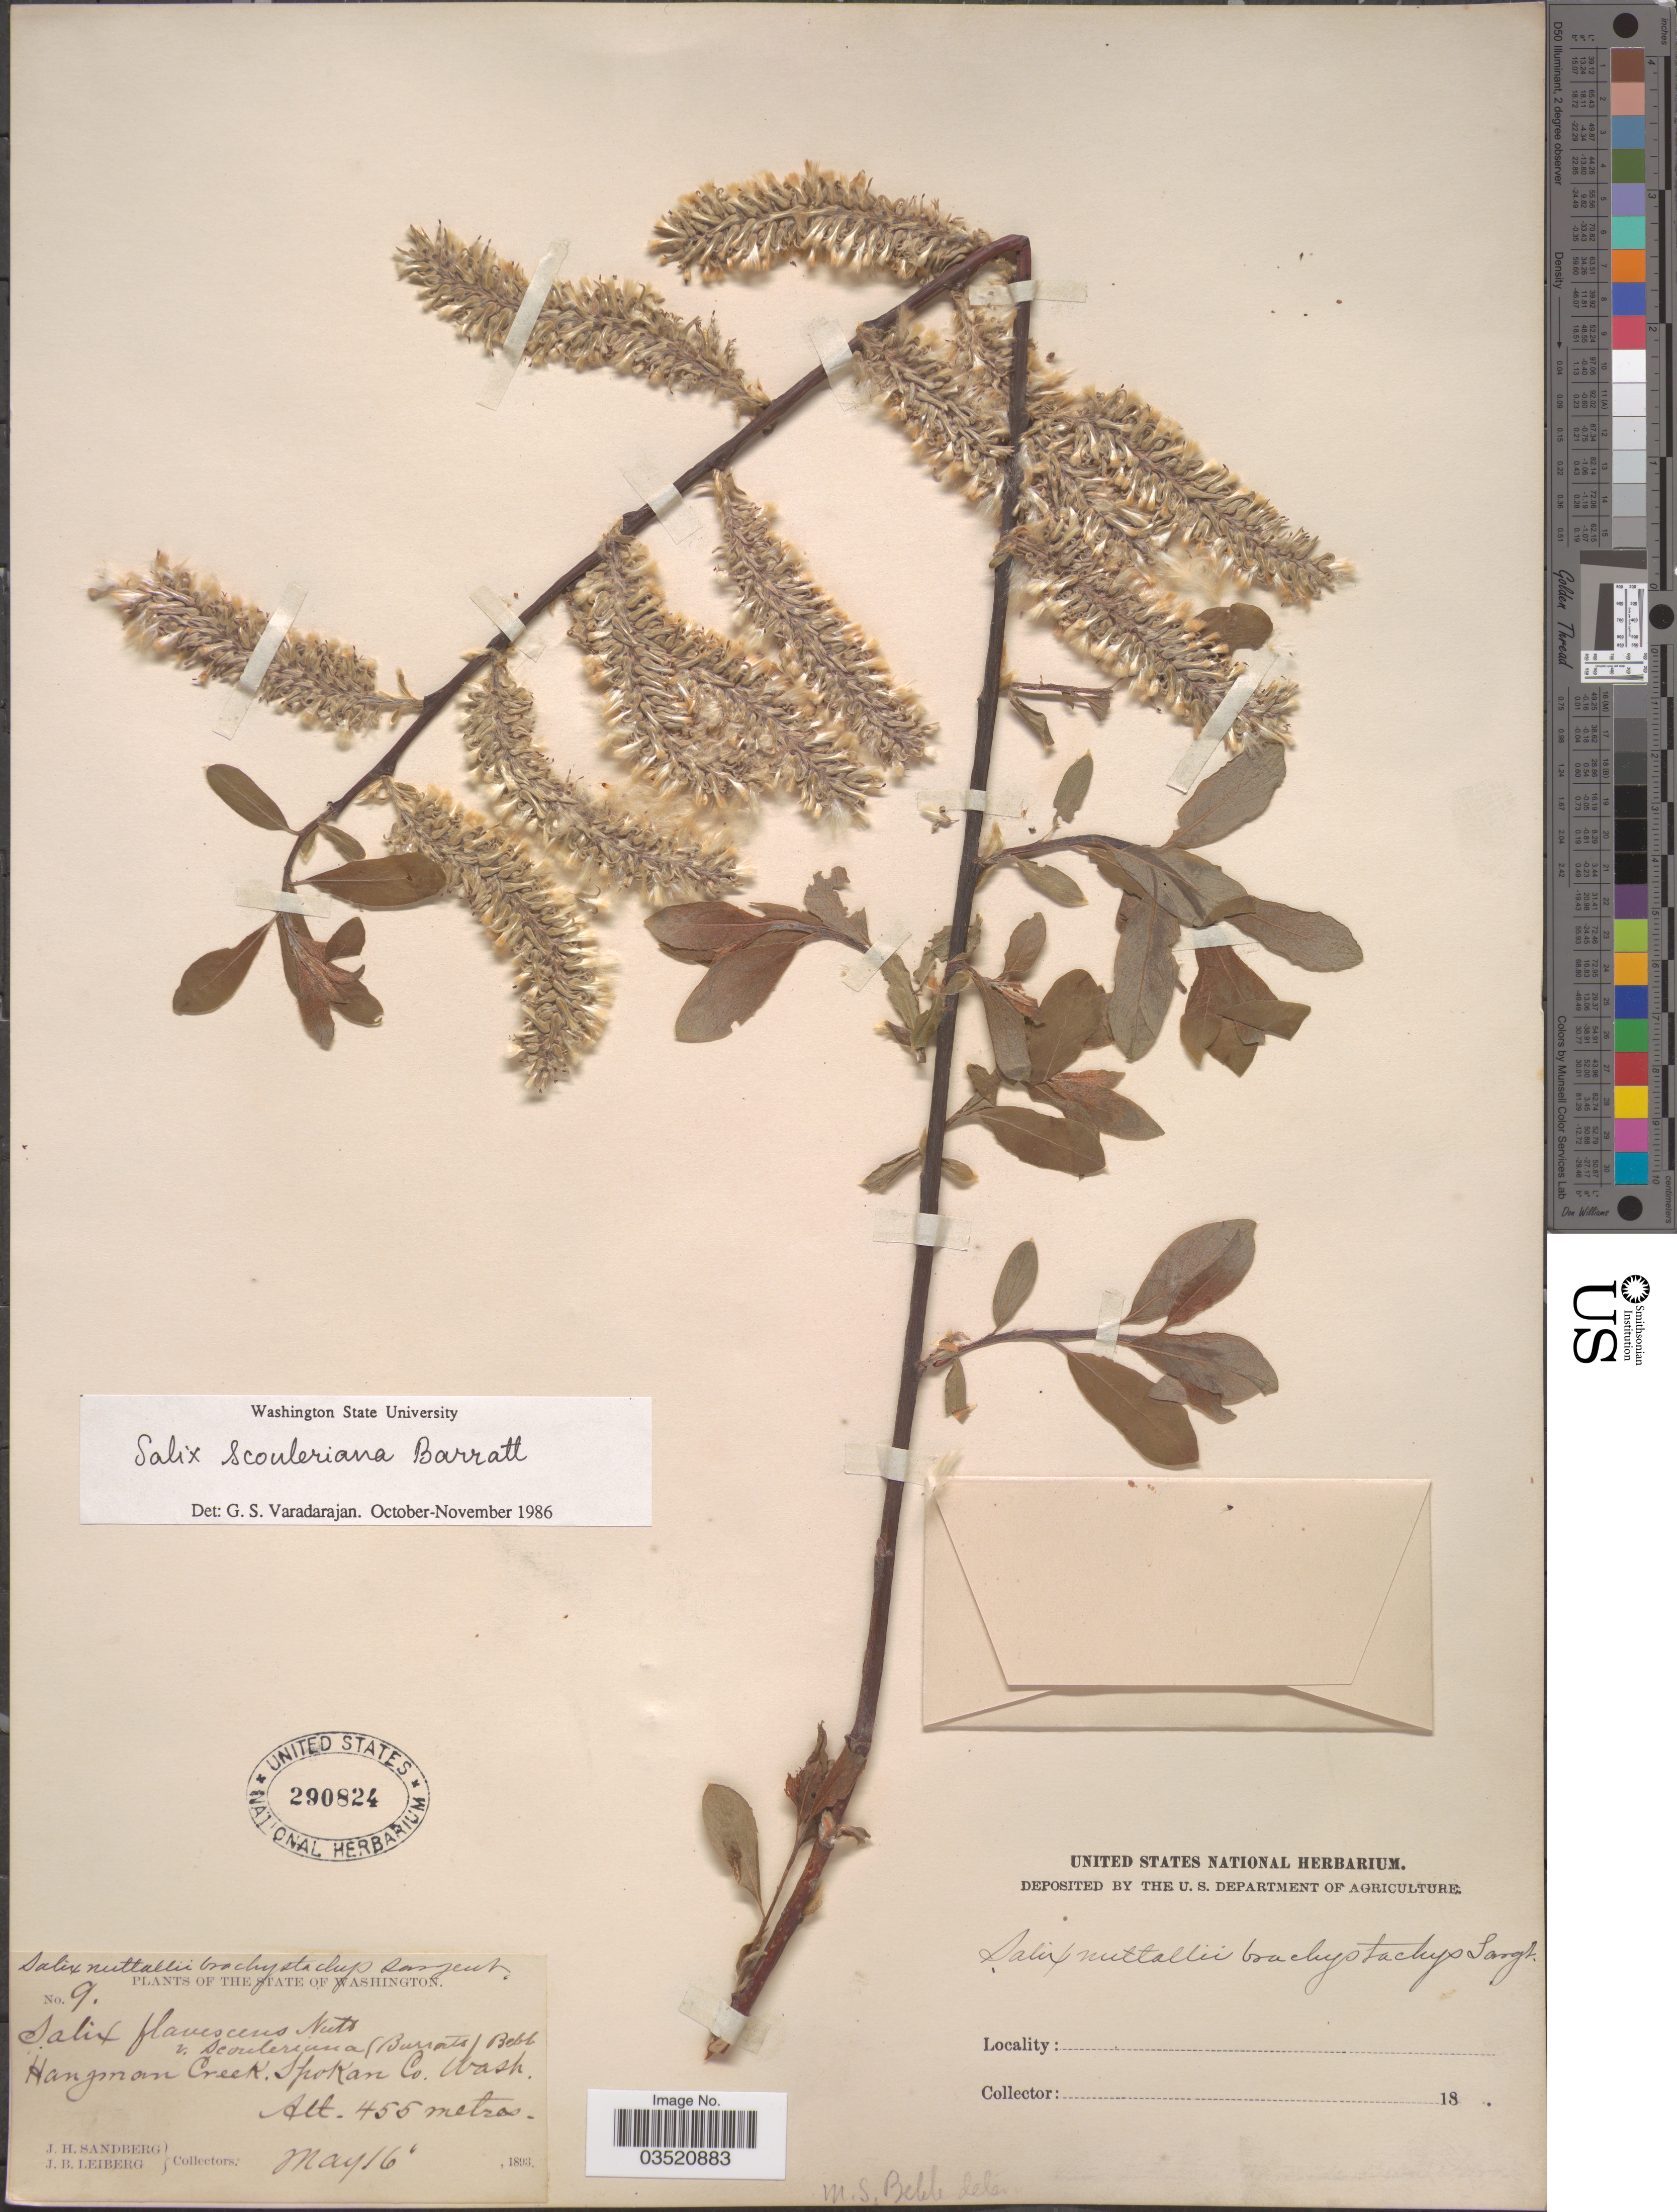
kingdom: Plantae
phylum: Tracheophyta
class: Magnoliopsida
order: Malpighiales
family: Salicaceae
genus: Salix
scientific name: Salix scouleriana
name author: Barratt ex Hook.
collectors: J. H. Sandberg & J. B. Leiberg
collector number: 9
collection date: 1893-05-16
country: United States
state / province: Washington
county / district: Spokane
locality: Hangman Creek, Spokane Co.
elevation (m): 455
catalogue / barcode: US 290824